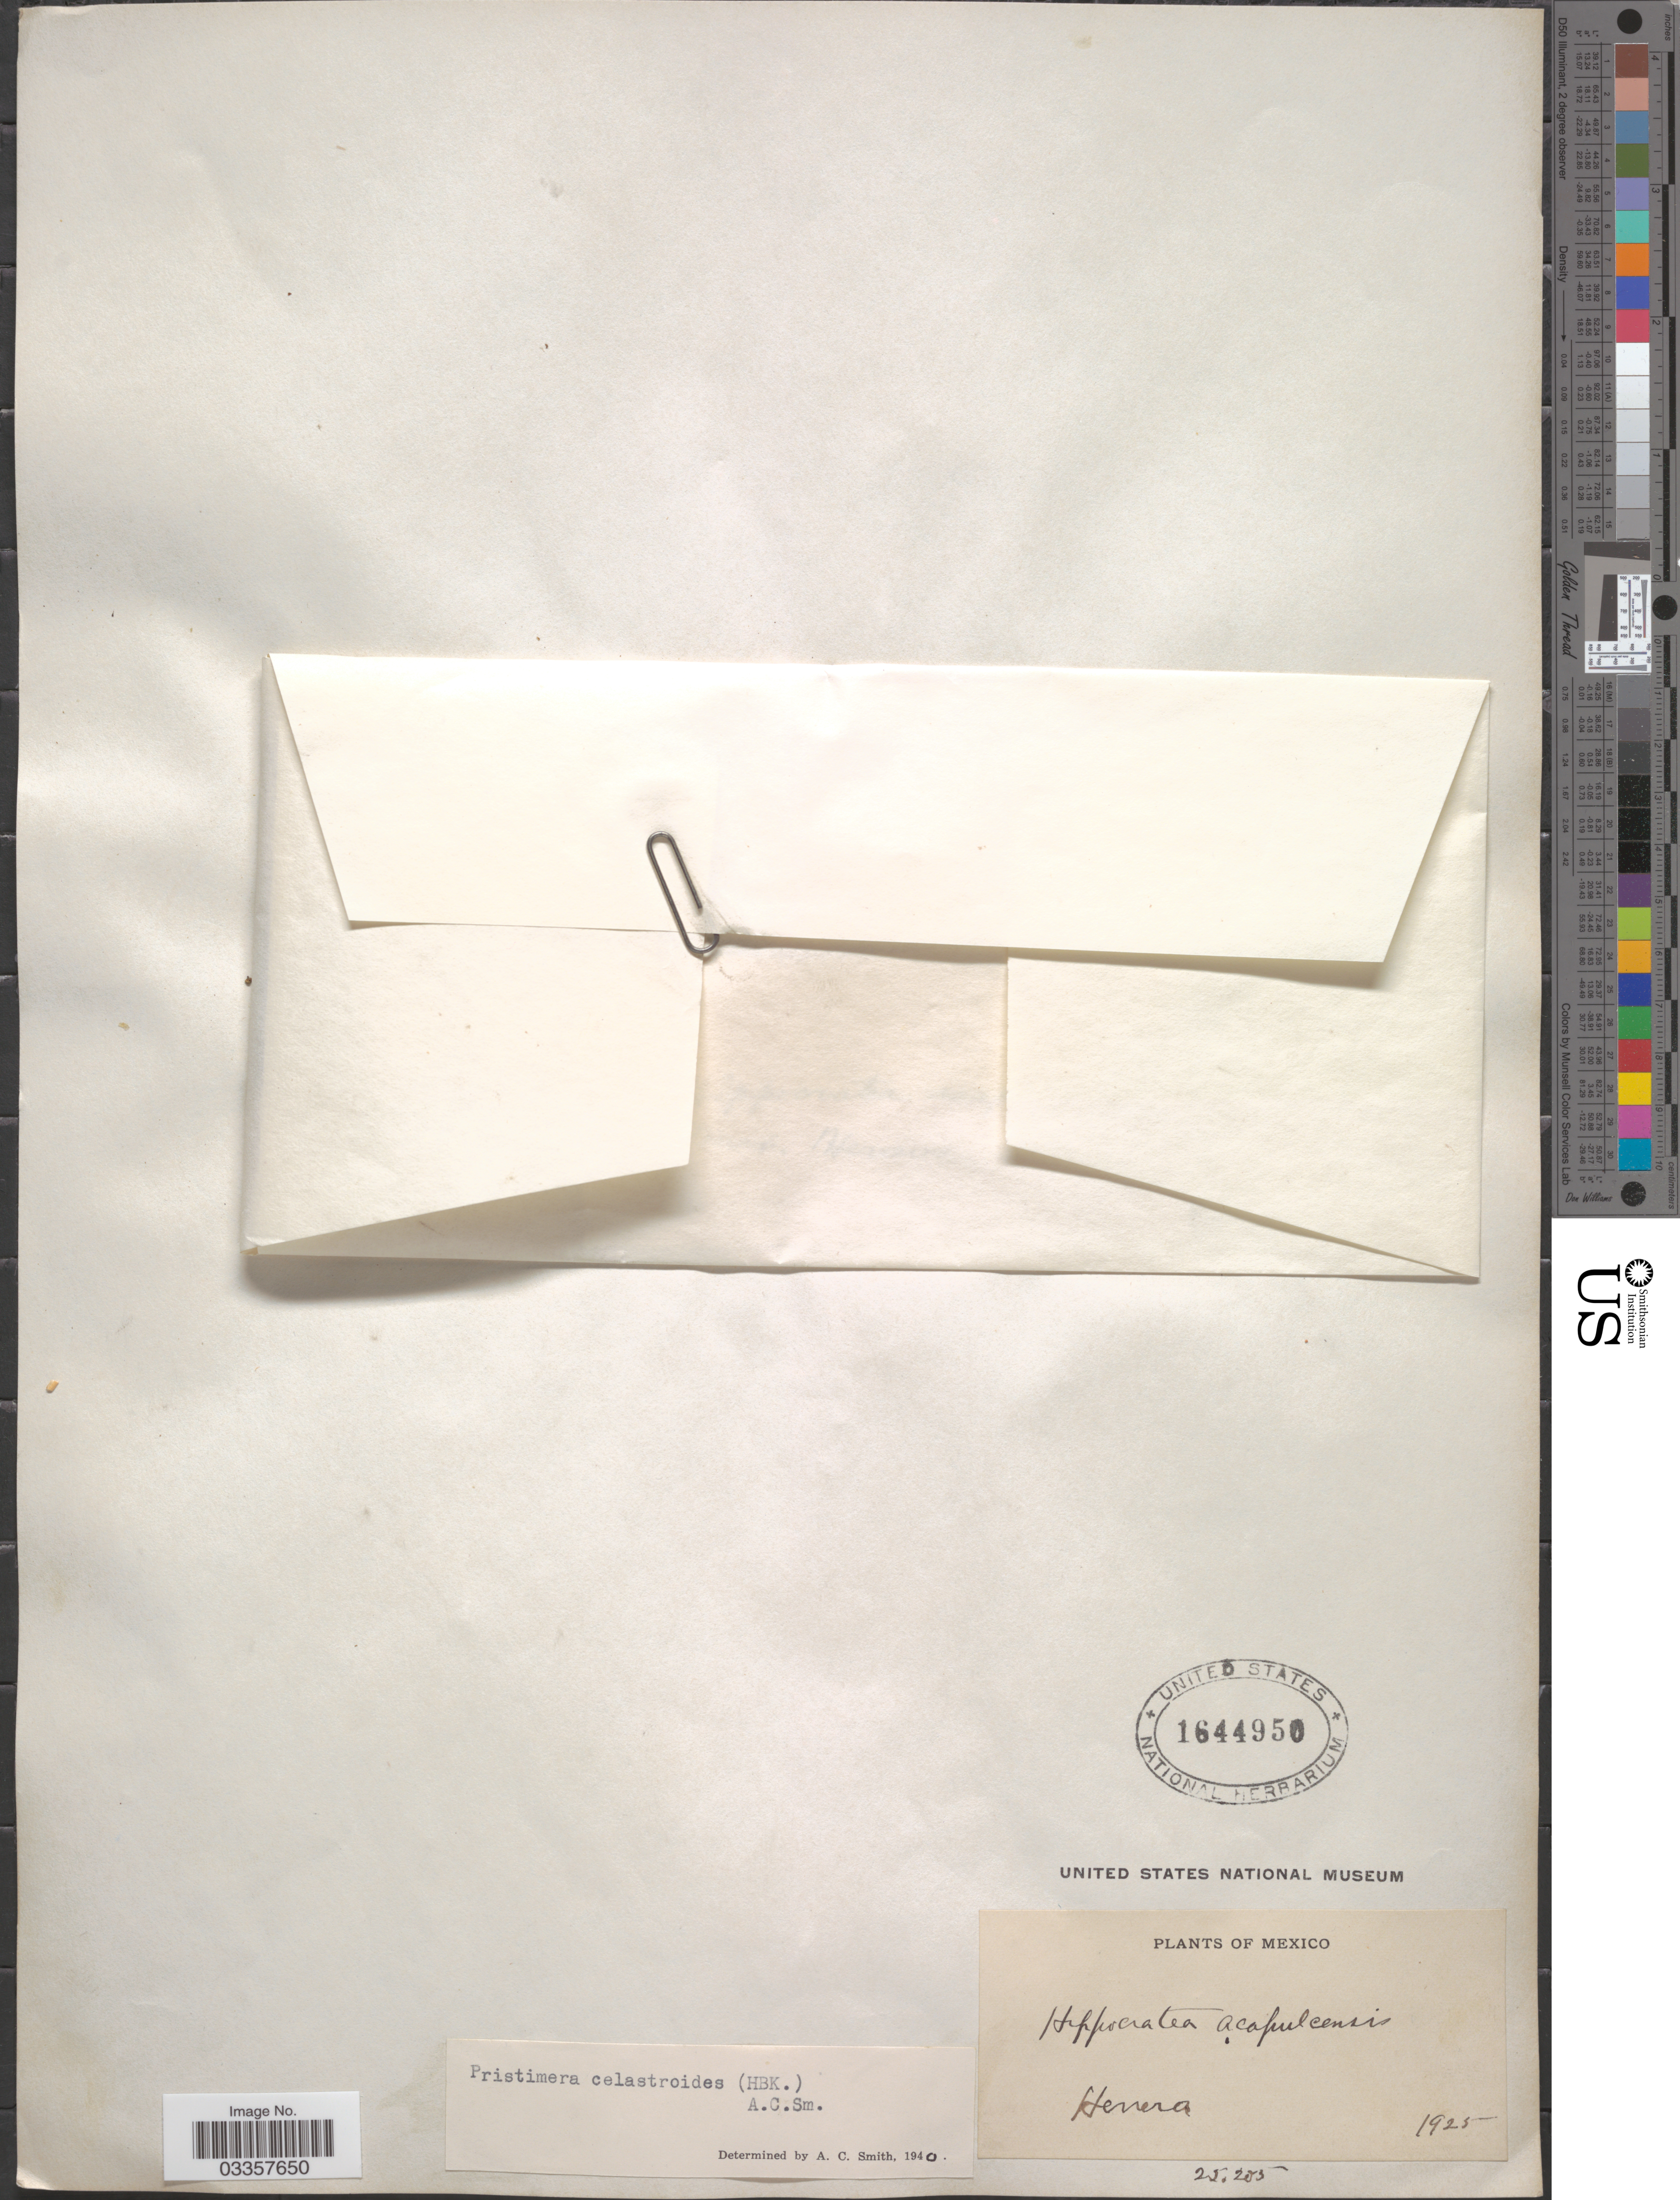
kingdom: Plantae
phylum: Tracheophyta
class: Magnoliopsida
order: Celastrales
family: Celastraceae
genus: Pristimera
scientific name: Pristimera celastroides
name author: (Kunth) A.C. Sm.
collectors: Herrera, --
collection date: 1925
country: Mexico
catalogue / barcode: US 1644950